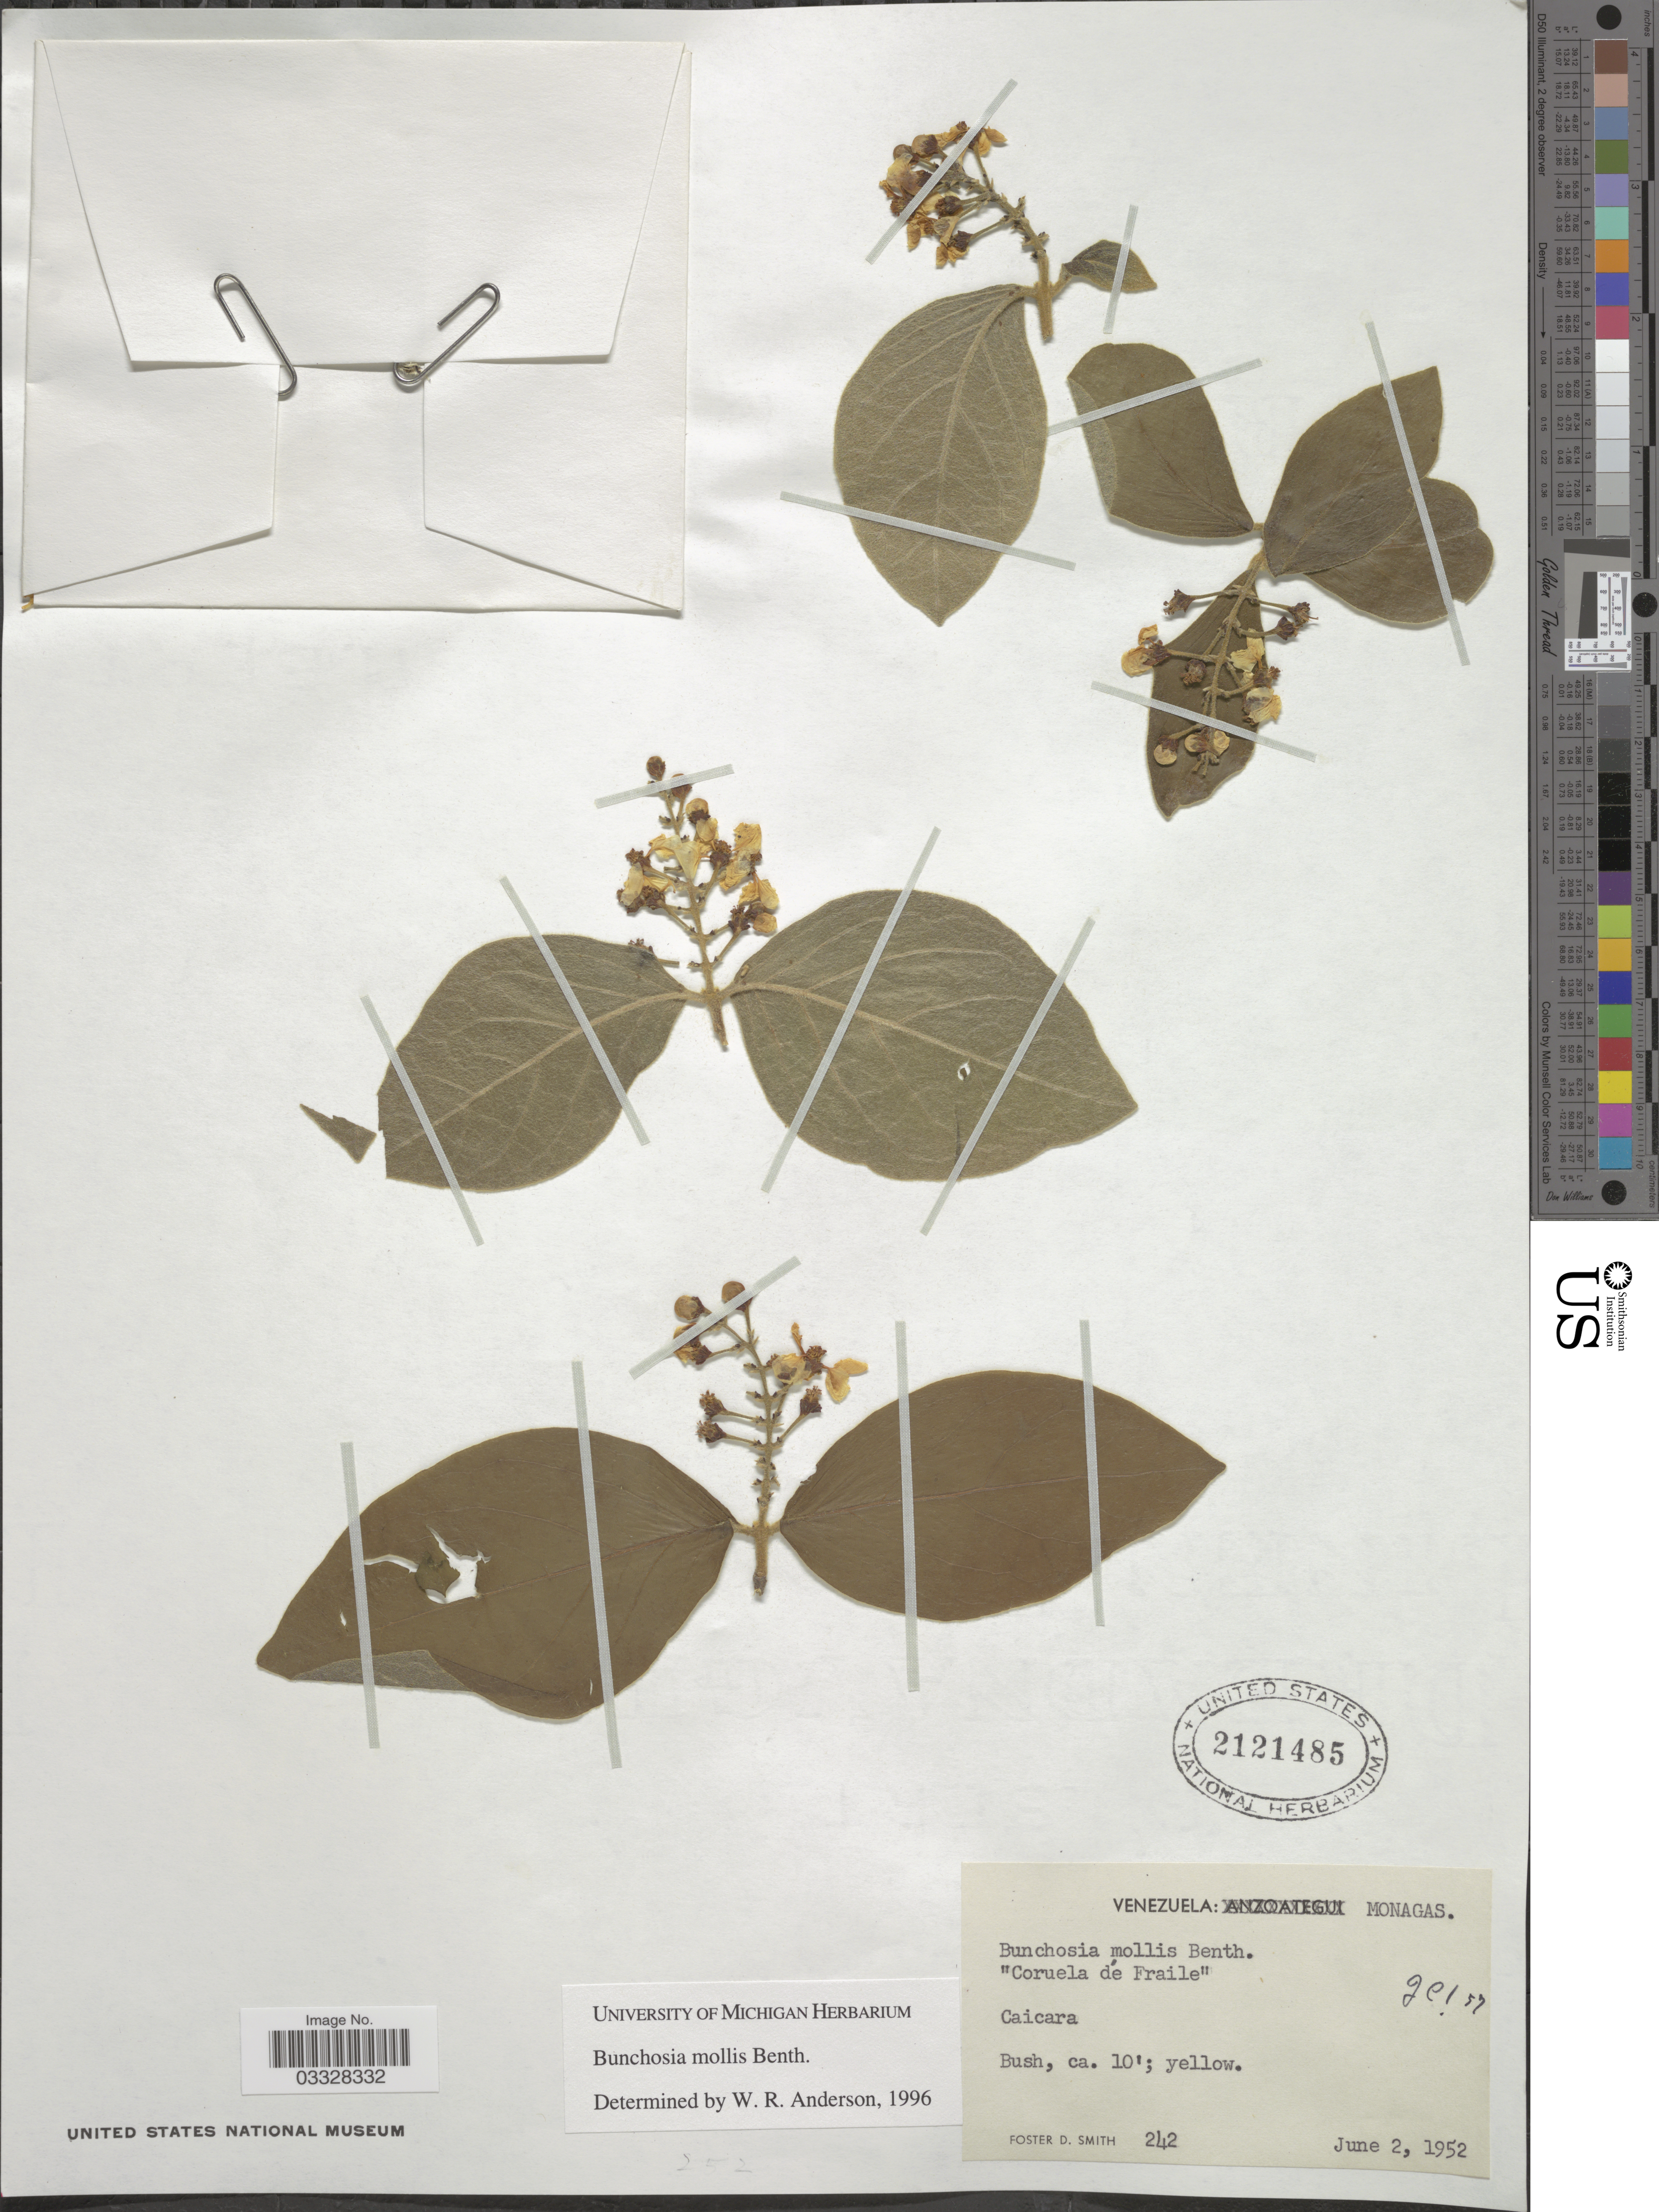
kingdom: Plantae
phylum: Tracheophyta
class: Magnoliopsida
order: Malpighiales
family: Malpighiaceae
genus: Bunchosia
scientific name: Bunchosia mollis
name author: Benth.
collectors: F. Smith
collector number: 242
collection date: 1952-06-02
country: Venezuela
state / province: Monagas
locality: Caicara.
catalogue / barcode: US 2121485